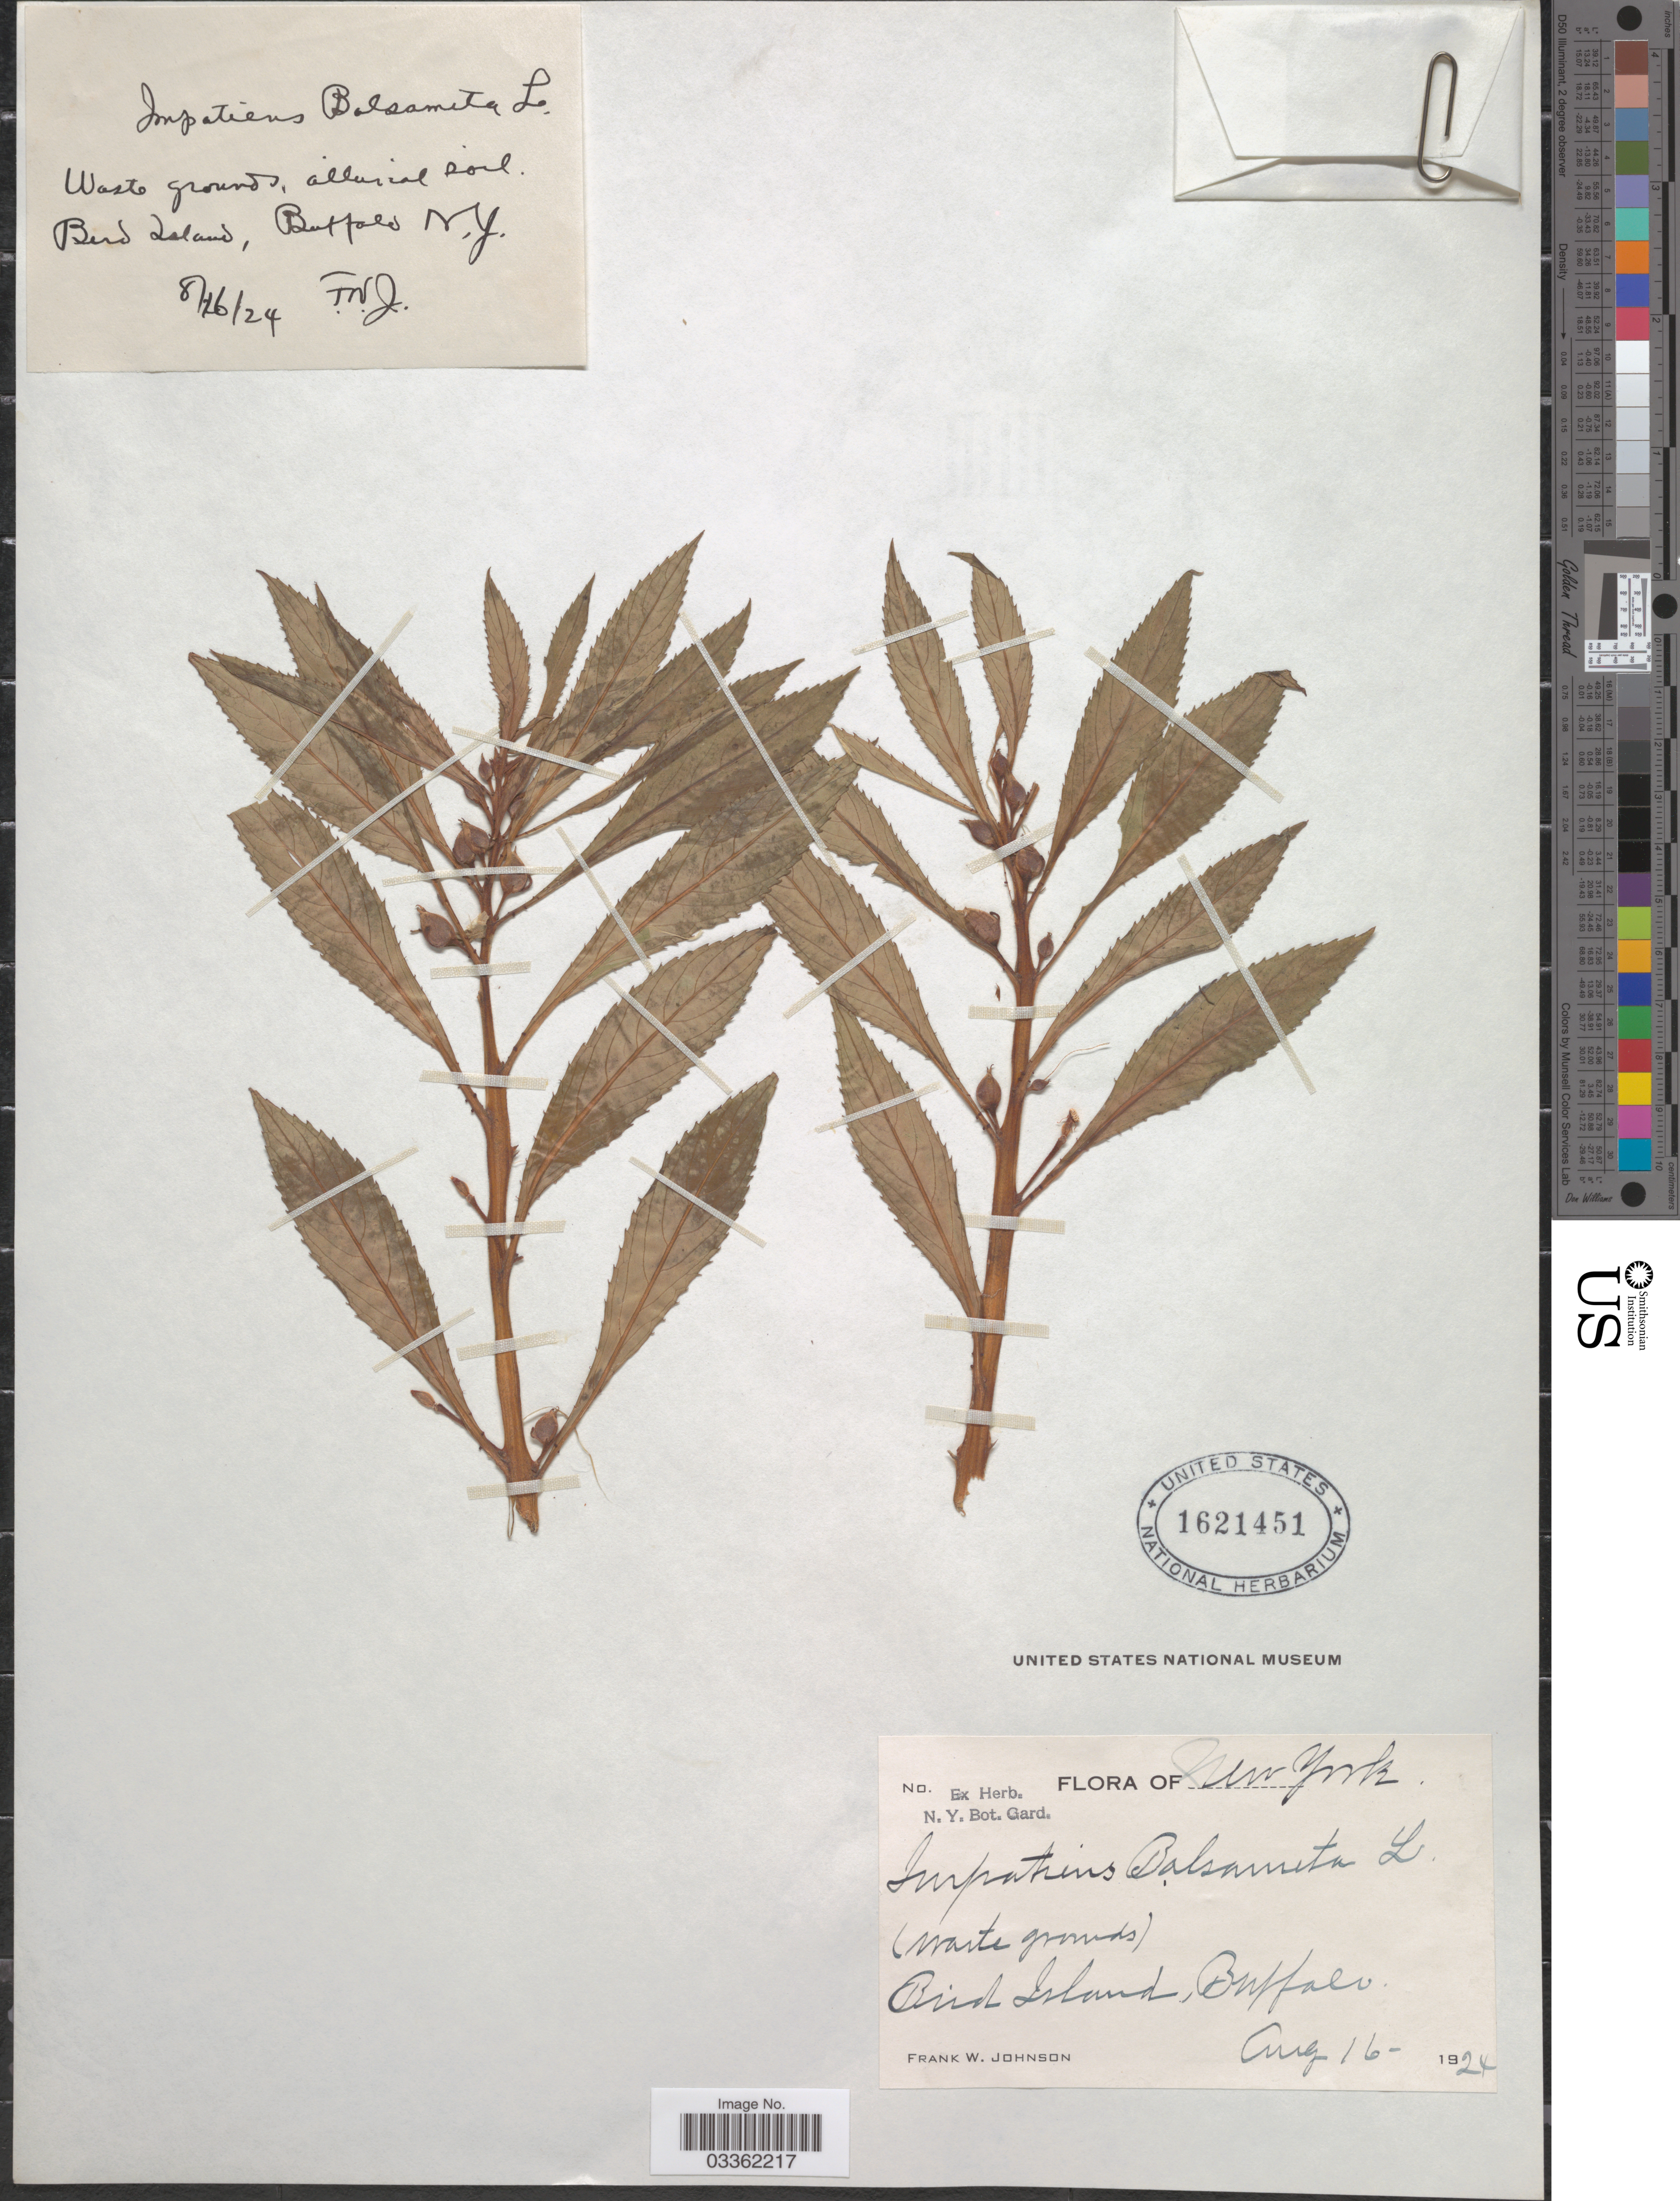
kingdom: Plantae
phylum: Tracheophyta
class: Magnoliopsida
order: Ericales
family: Balsaminaceae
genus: Impatiens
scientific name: Impatiens balsamina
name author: L.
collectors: F. W. Johnson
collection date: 1924-08-16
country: United States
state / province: New York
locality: Bird Island, Buffalo.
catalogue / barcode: US 1621451